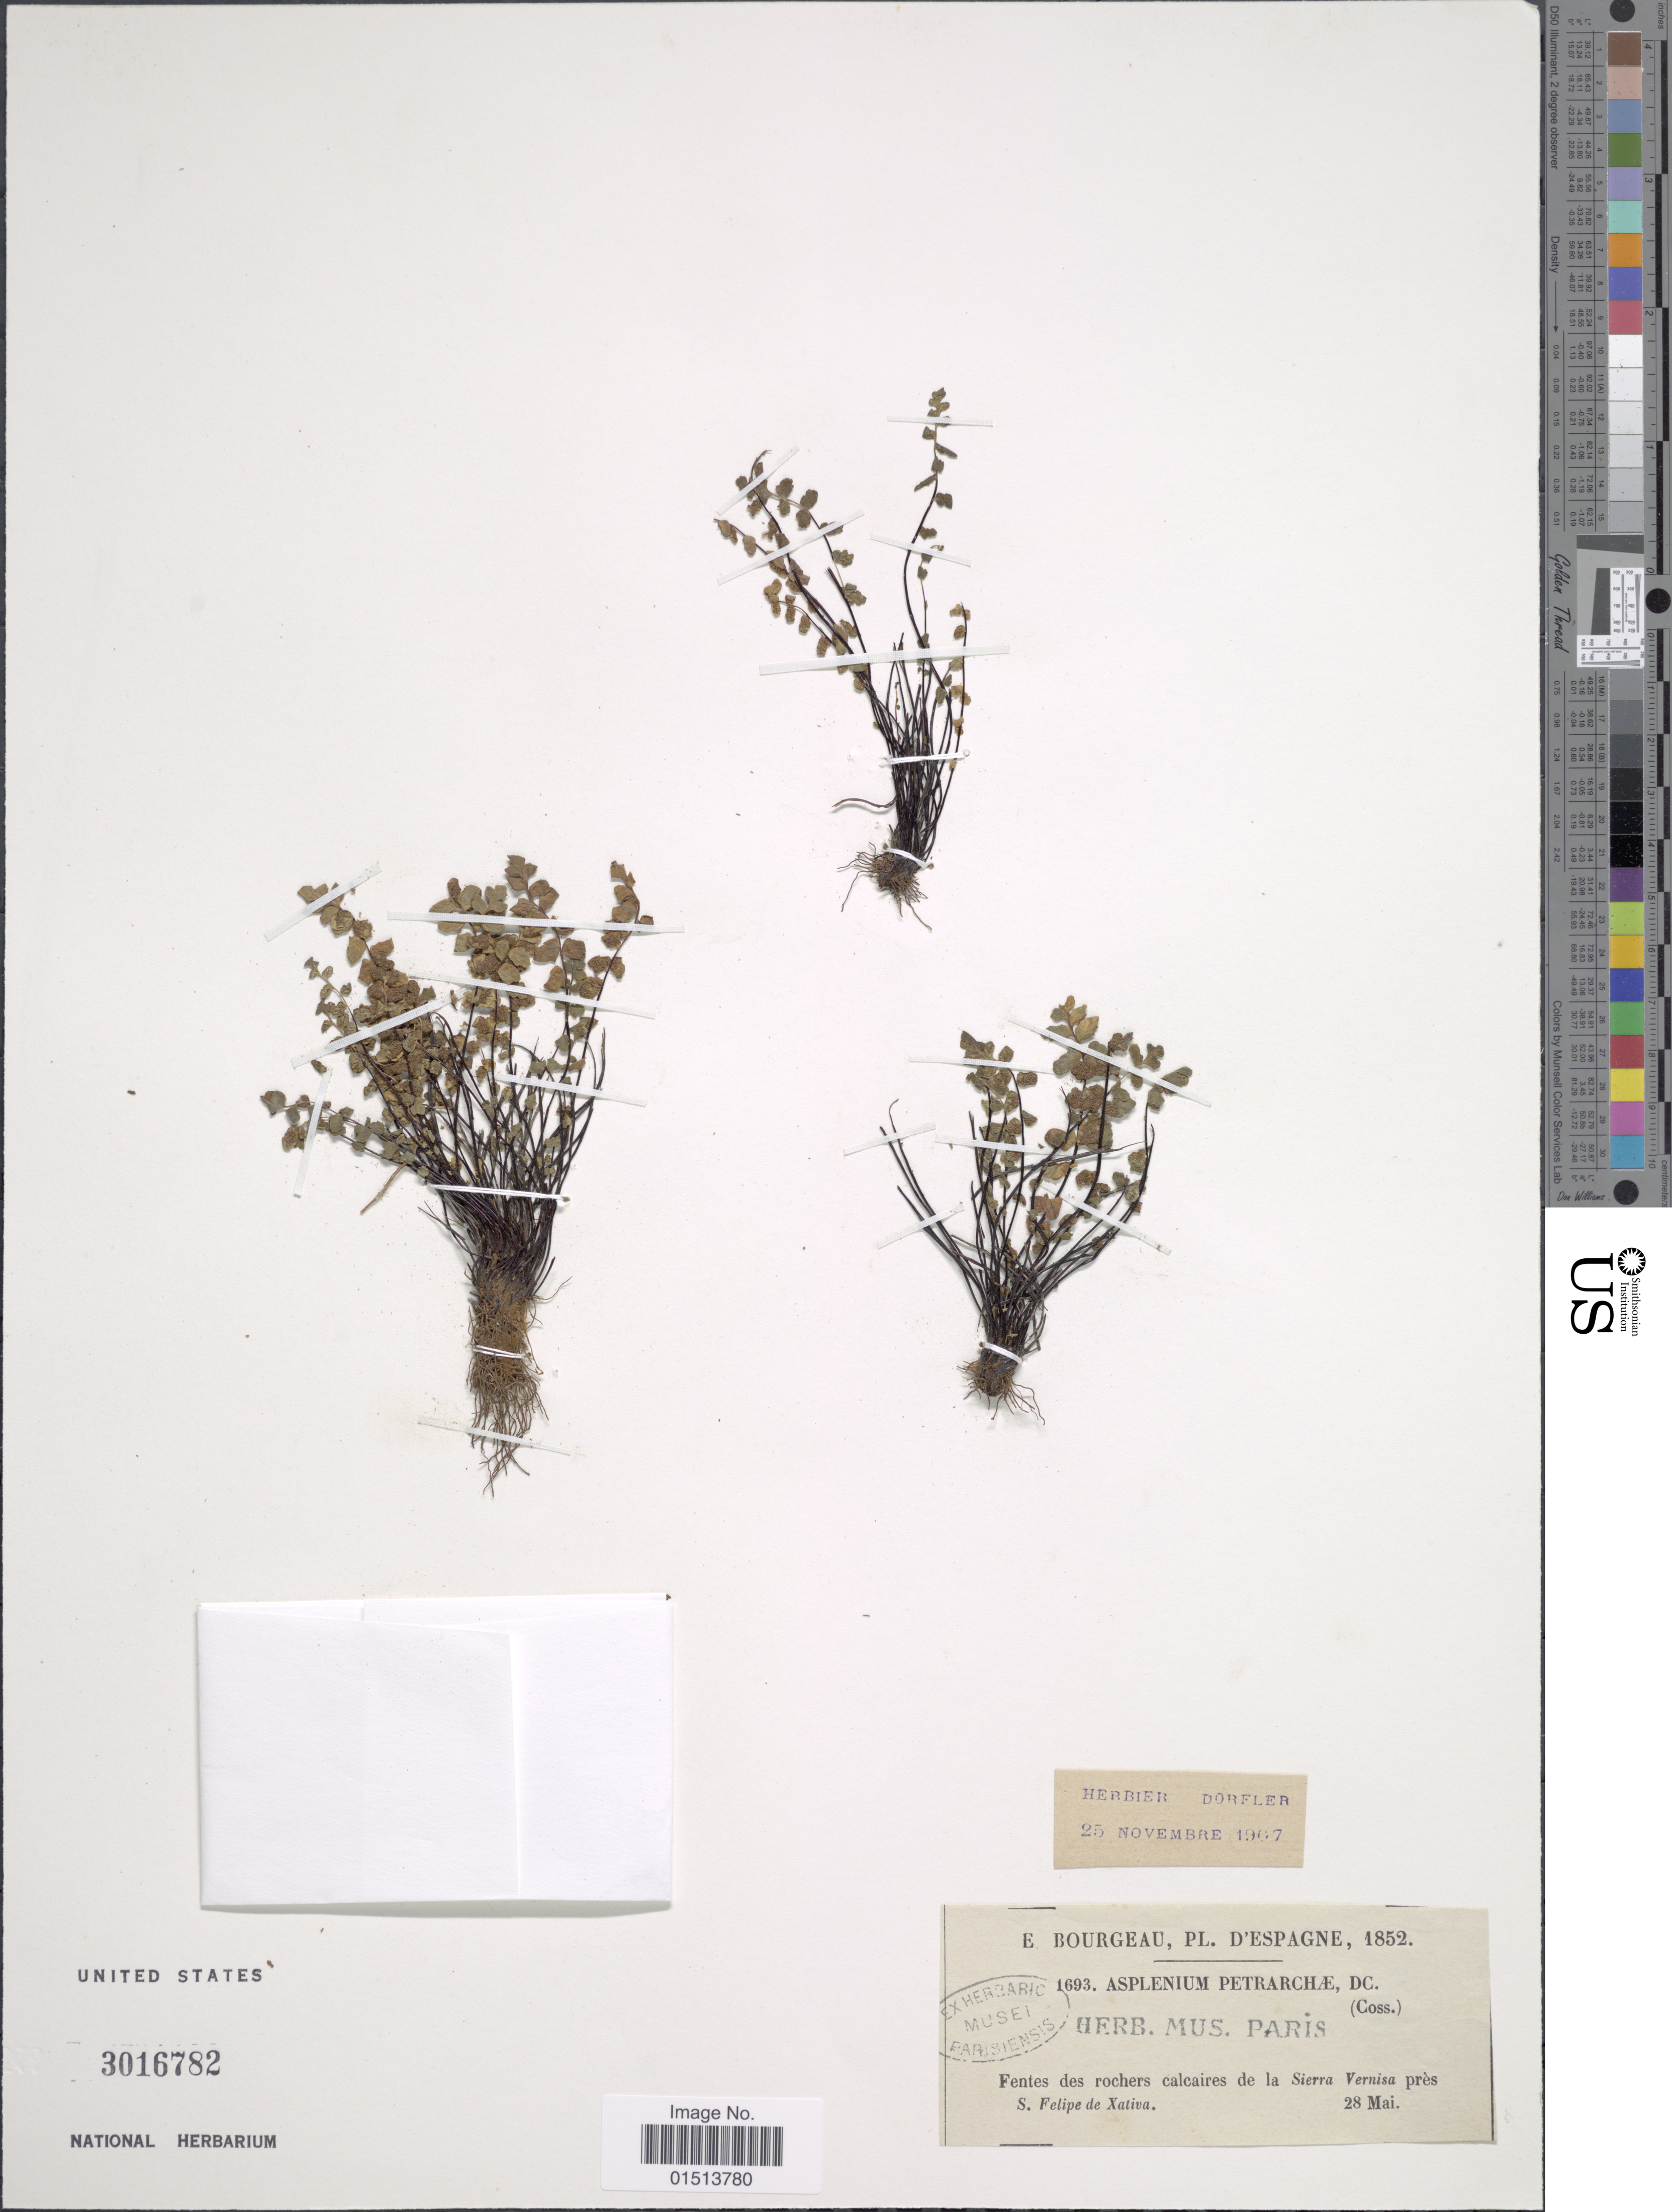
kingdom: Plantae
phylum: Tracheophyta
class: Polypodiopsida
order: Polypodiales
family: Aspleniaceae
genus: Asplenium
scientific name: Asplenium glandulosum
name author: Loisel.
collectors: E. Bourgeau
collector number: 1693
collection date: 1852-05-28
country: Spain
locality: Fentes des rochers calcaires de la Sierra Vernisa pres S. Felipe de Xativa.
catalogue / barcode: US 3016782